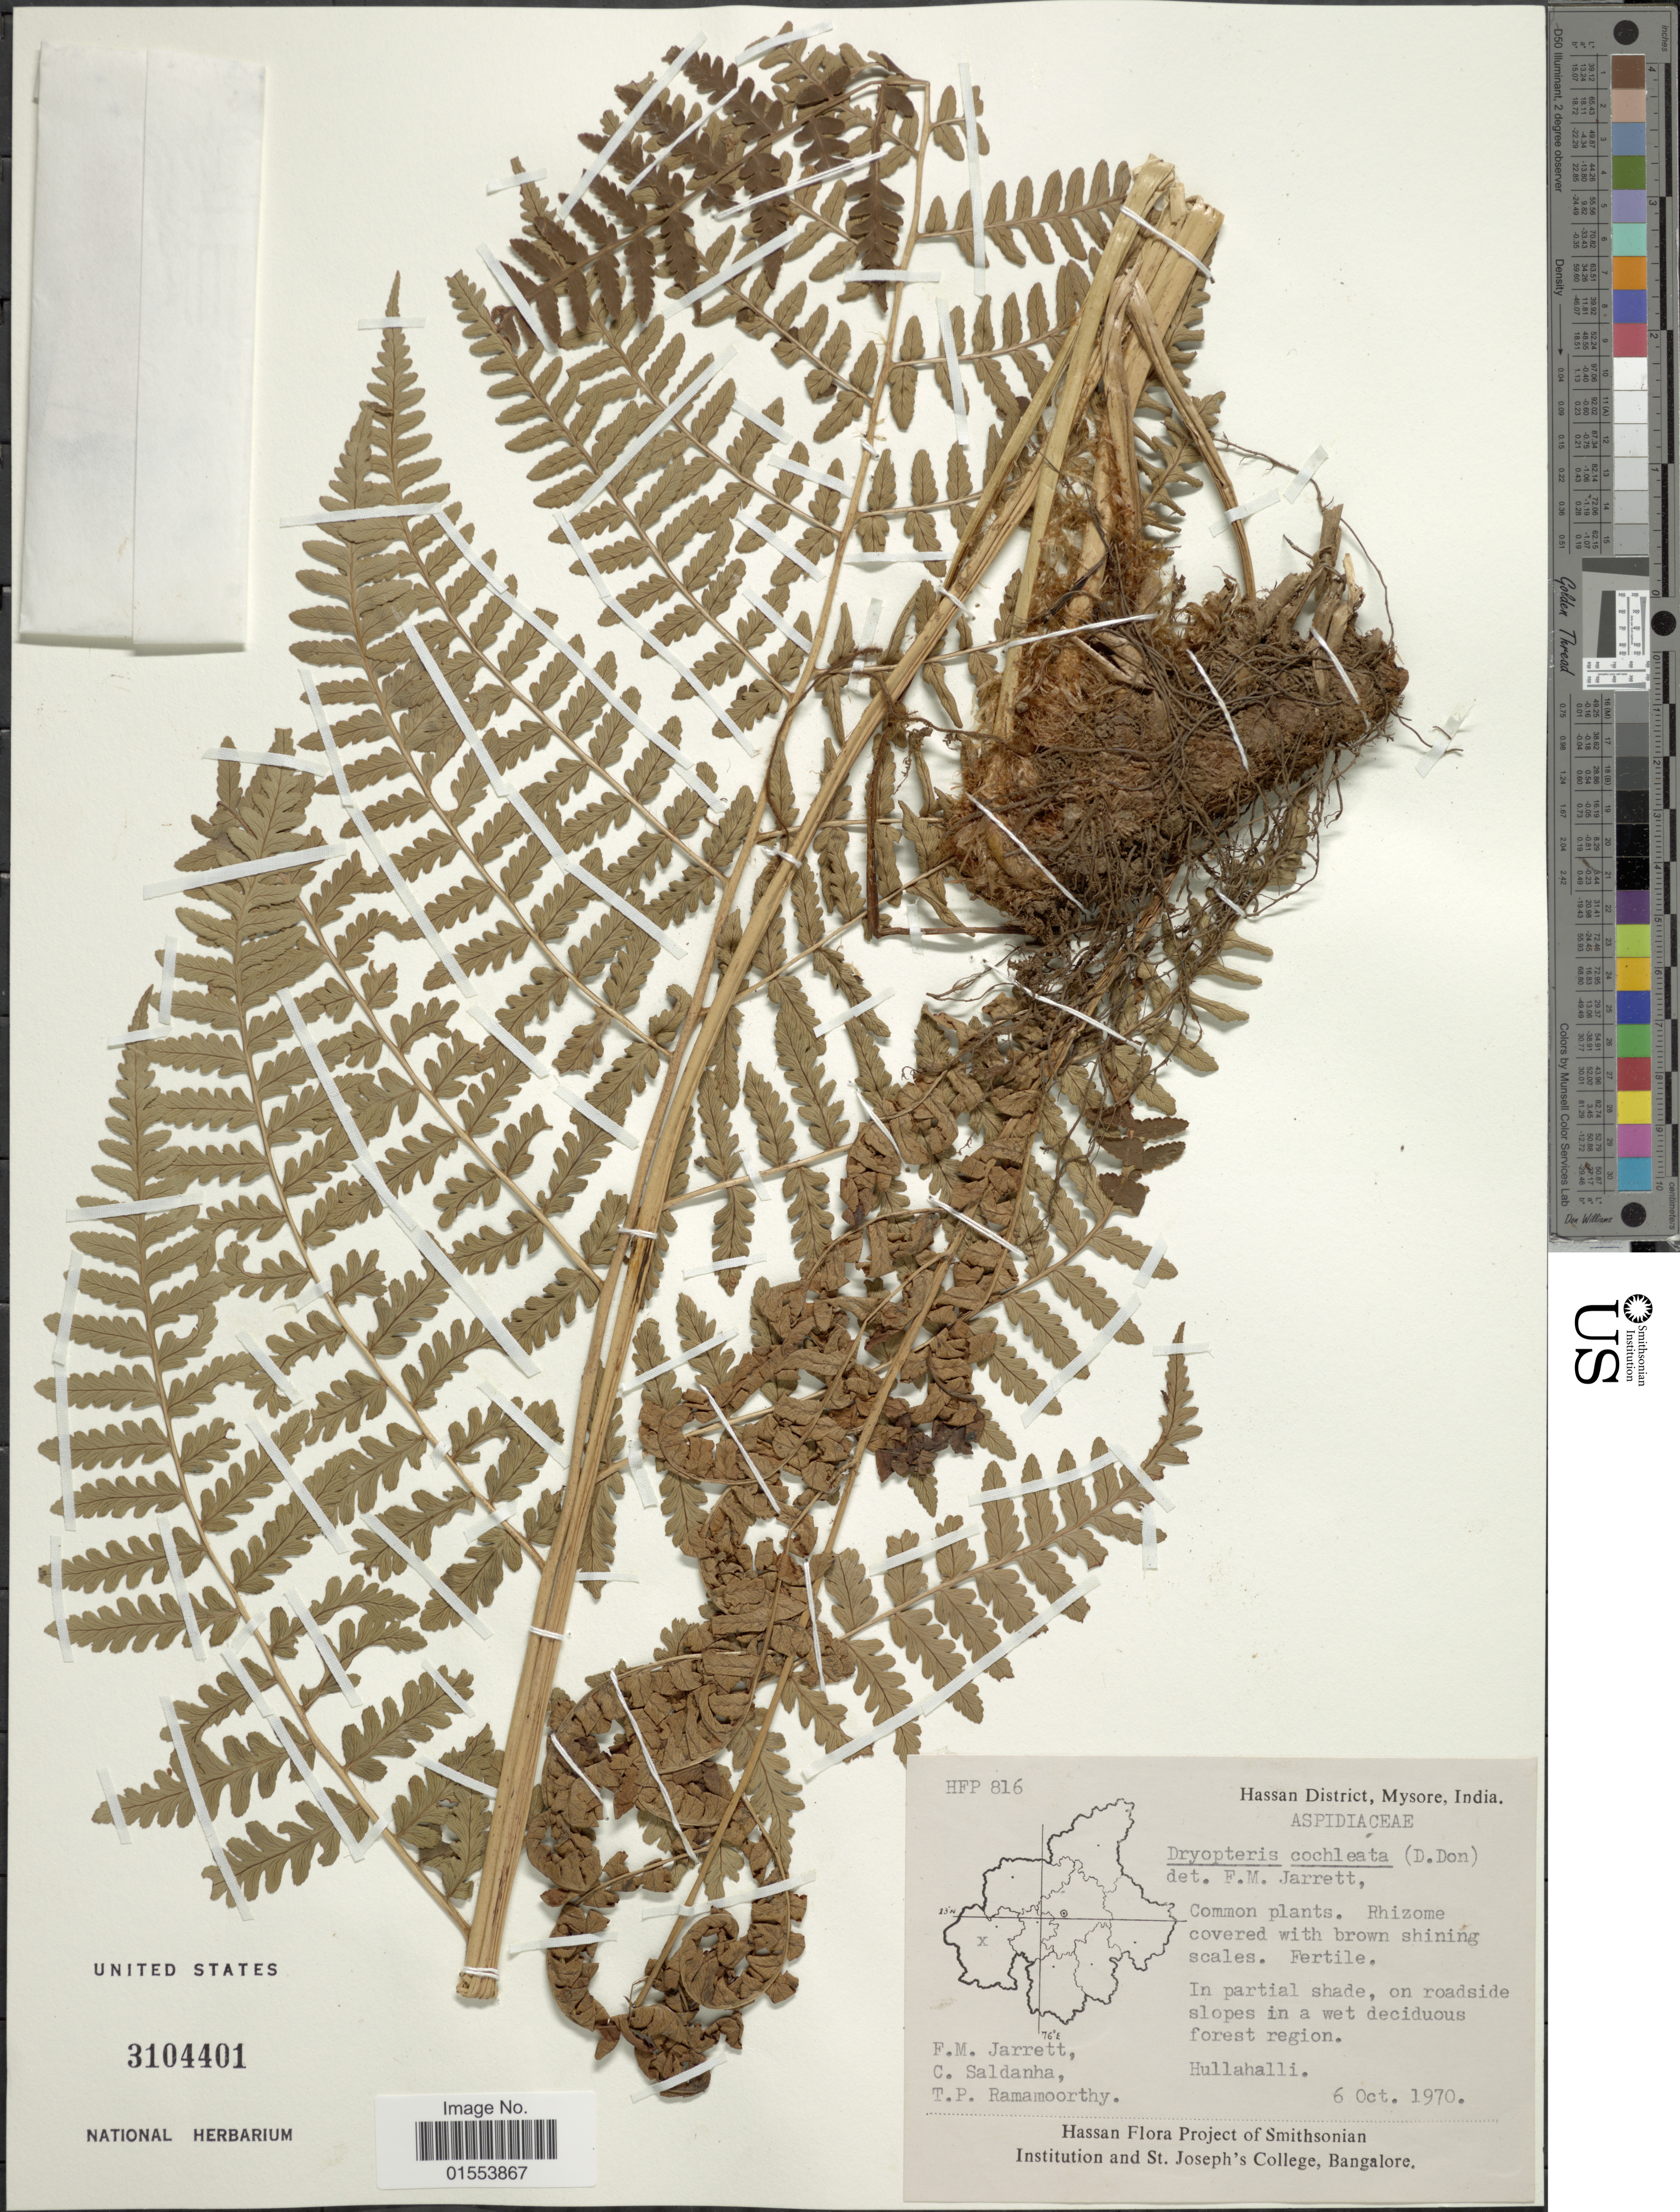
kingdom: Plantae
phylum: Tracheophyta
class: Polypodiopsida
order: Polypodiales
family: Dryopteridaceae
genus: Dryopteris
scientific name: Dryopteris cochleata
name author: (D. Don) C. Chr.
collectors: F. M. Jarrett, C. Saldanha & T. P. Ramamoorthy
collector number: HFP816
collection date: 1970-10-06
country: India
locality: Hassan District, Mysore, India. Hullahalli.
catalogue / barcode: US 3104401